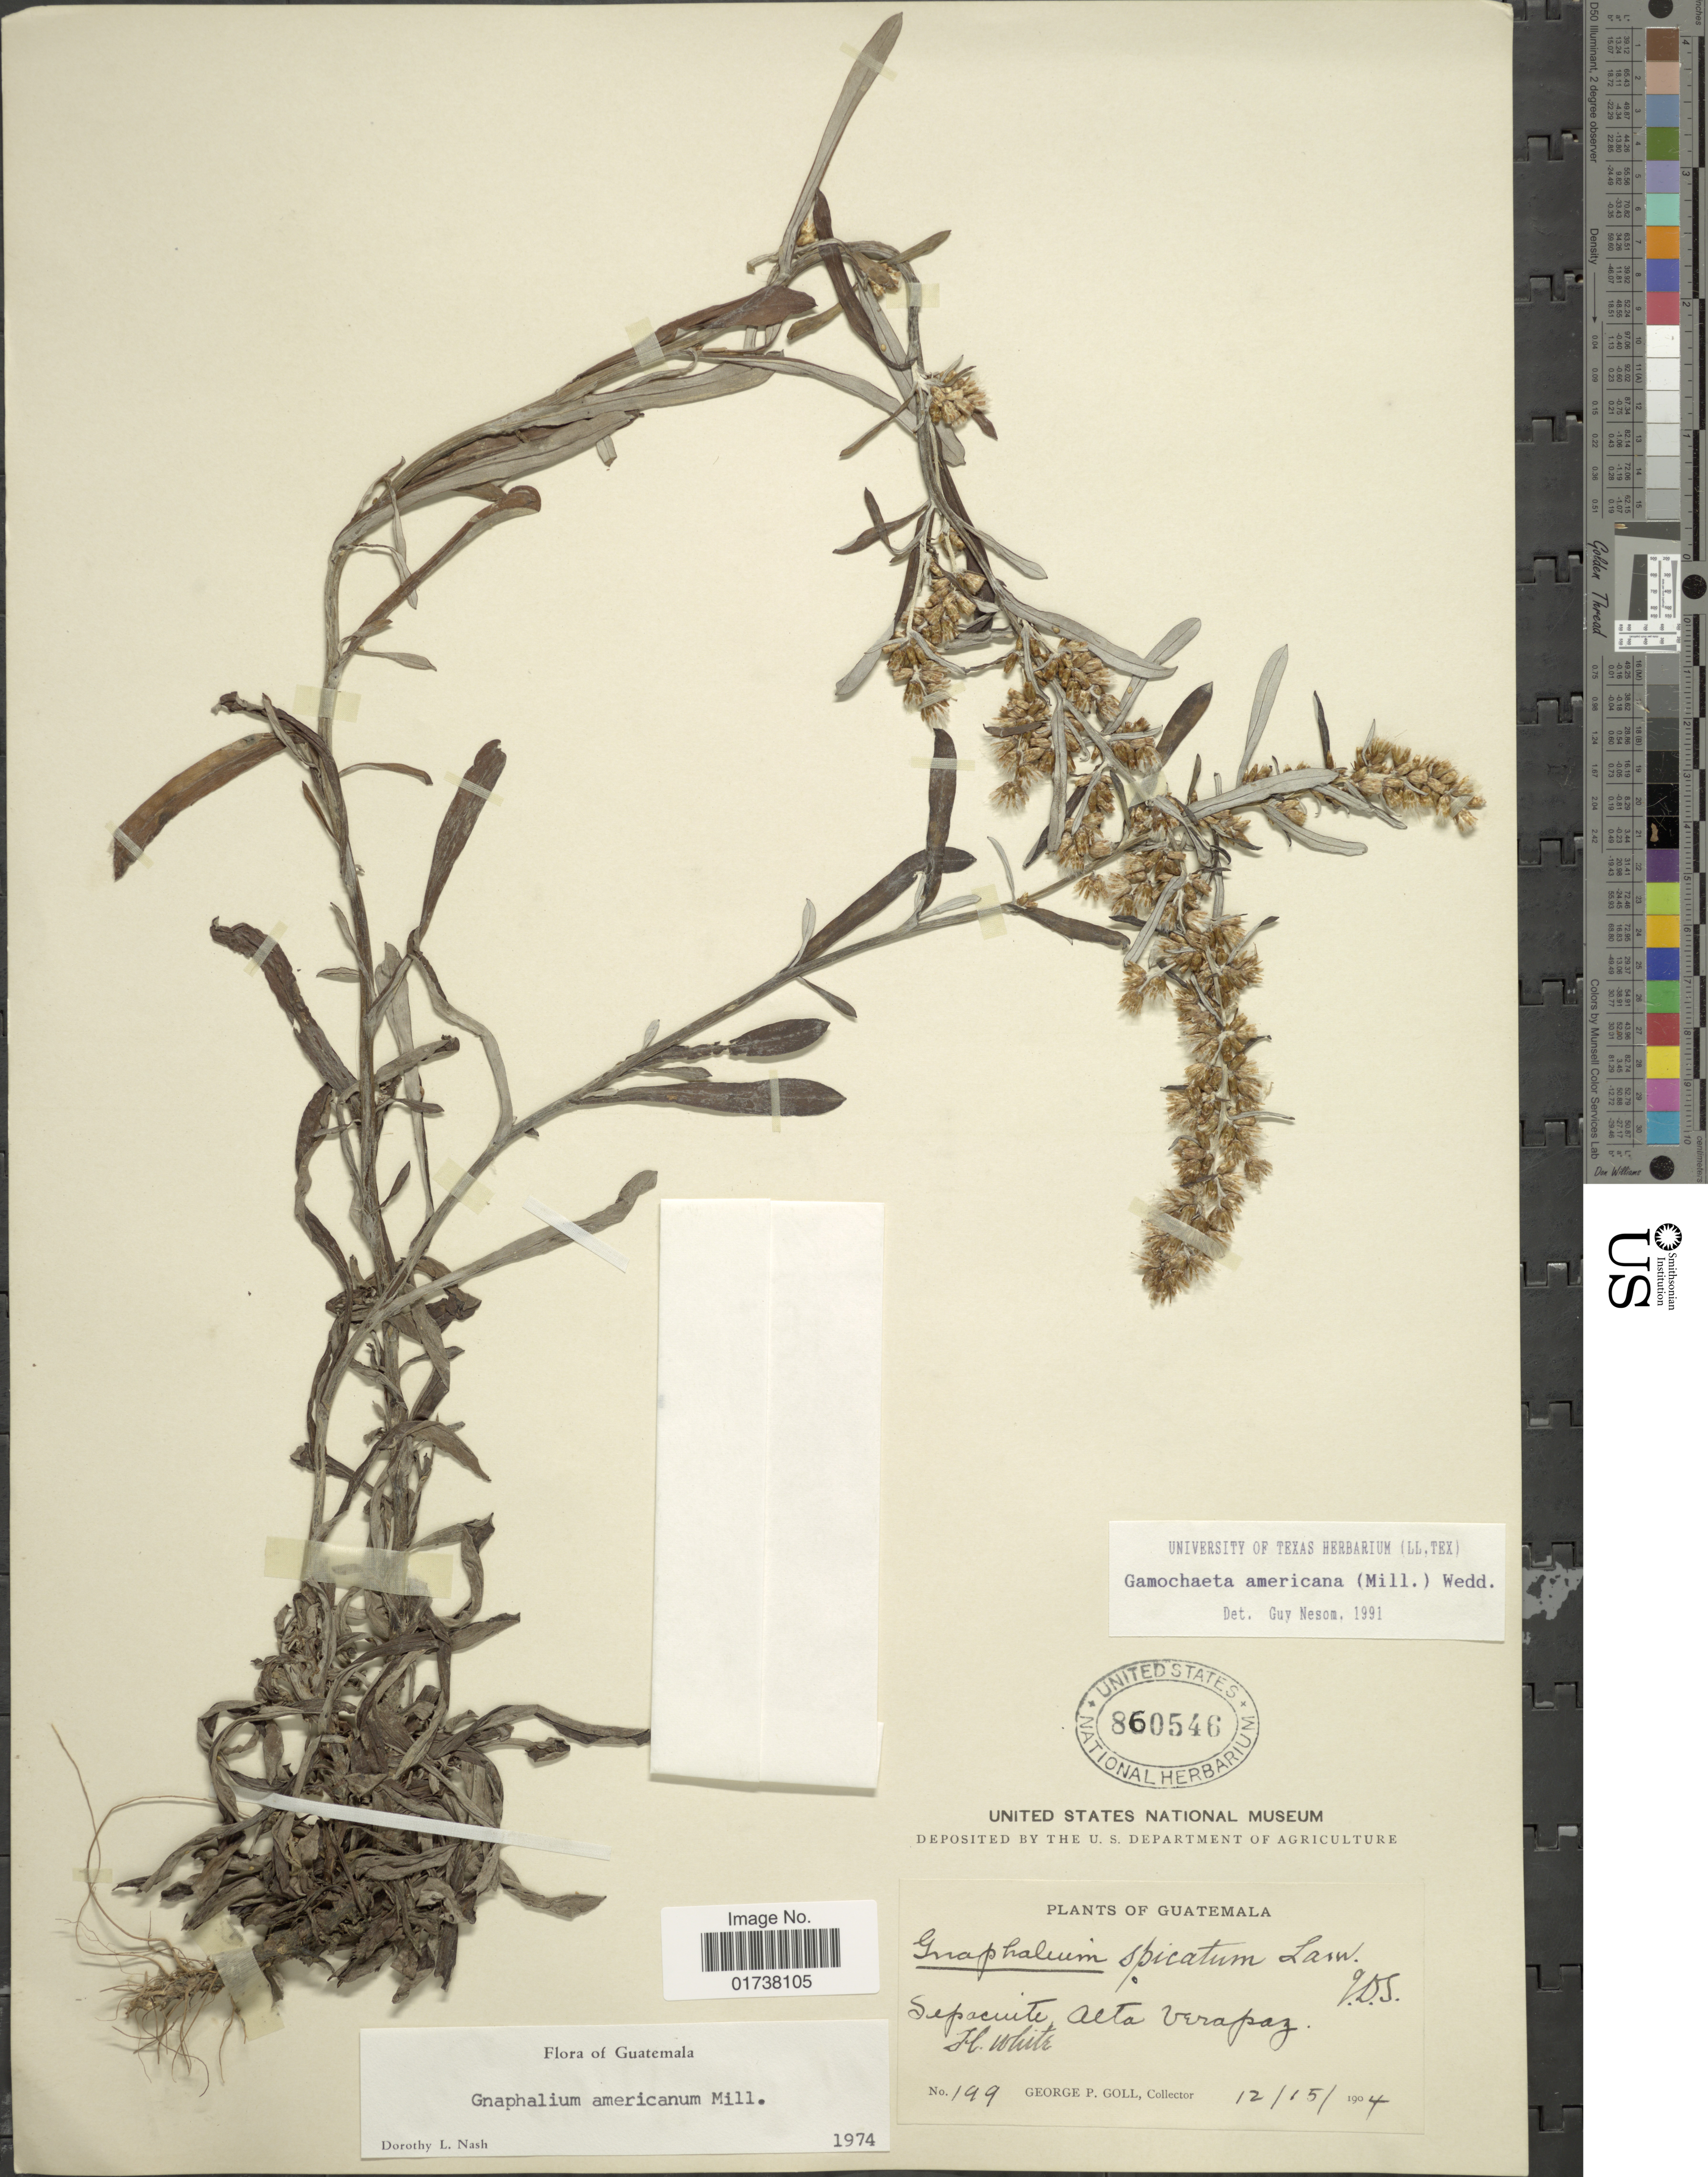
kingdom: Plantae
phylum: Tracheophyta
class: Magnoliopsida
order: Asterales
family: Asteraceae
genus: Gamochaeta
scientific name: Gamochaeta americana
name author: (Mill.) Wedd.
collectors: G. P. Goll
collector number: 199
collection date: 1904-12-15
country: Guatemala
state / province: Alta Verapaz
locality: Sepacuite Alta Verapaz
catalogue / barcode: US 860546